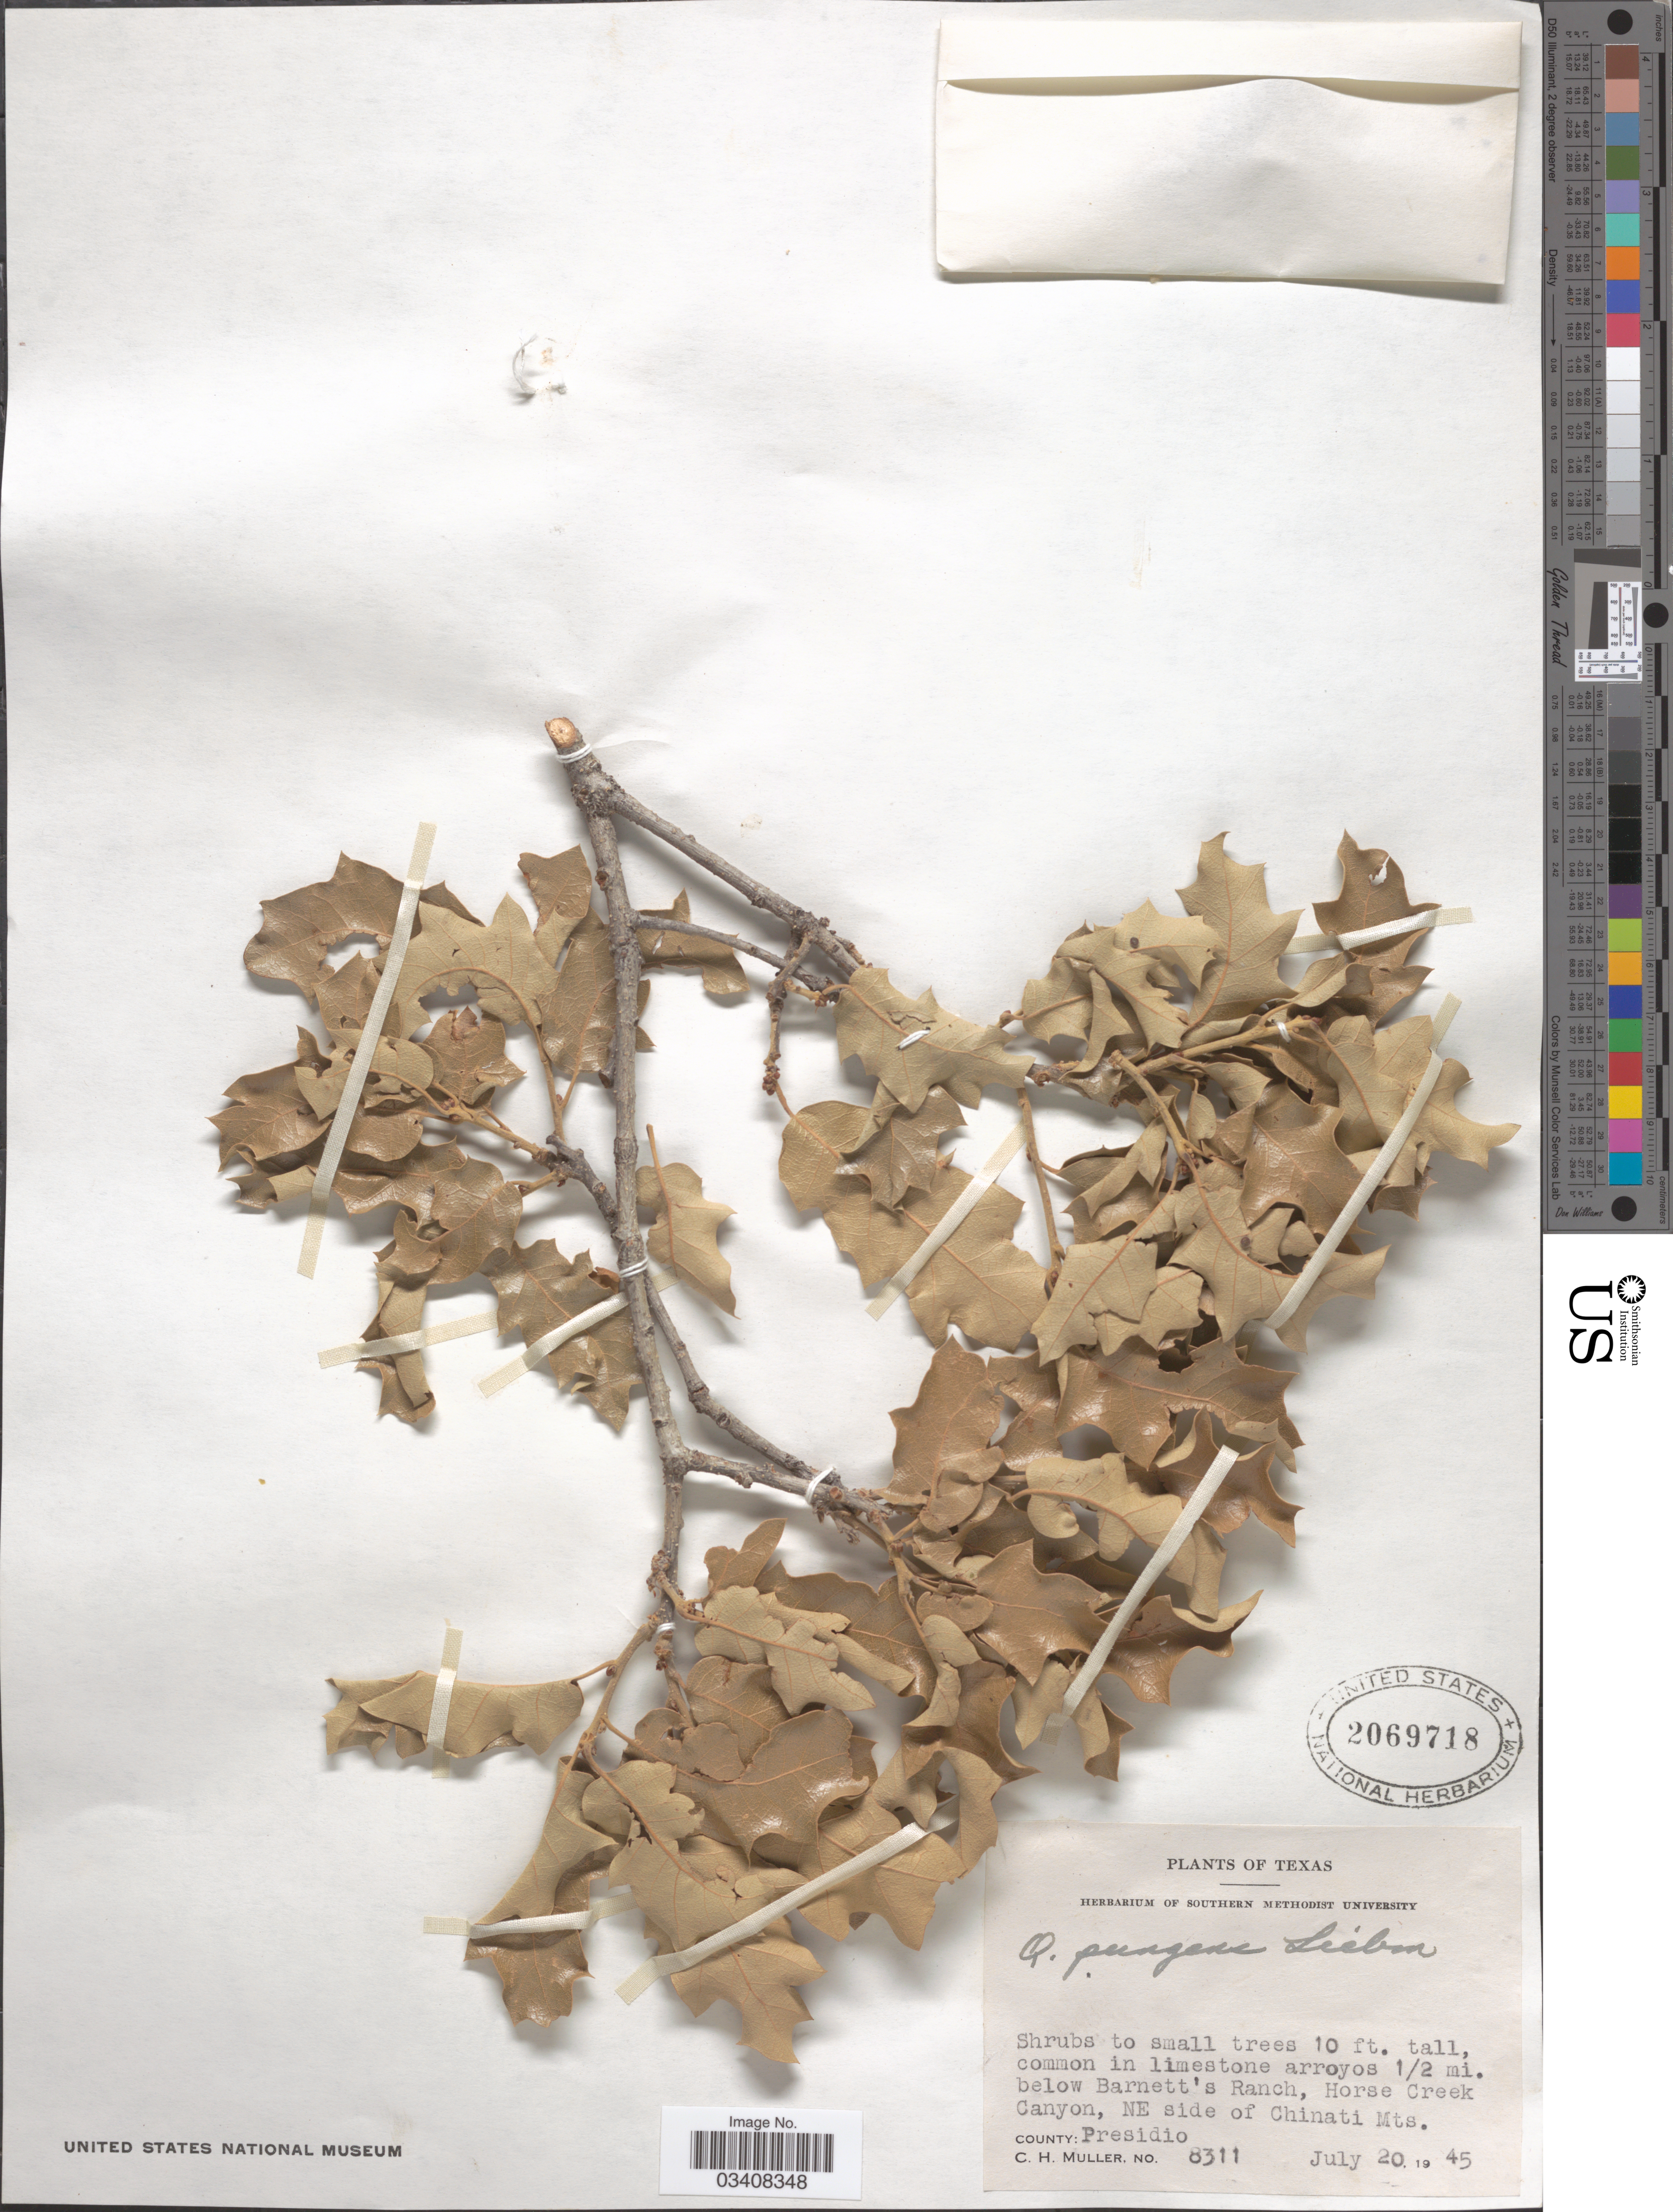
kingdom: Plantae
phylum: Tracheophyta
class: Magnoliopsida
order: Fagales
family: Fagaceae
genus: Quercus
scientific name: Quercus pungens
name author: Liebm.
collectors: C. H. Mueller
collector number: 8311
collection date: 1945-07-20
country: United States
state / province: Texas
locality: In limestone arroyos 1/2 mi. below Barnett's Ranch, Horse Creek Canyon, NE side of Chinati Mts. County: Presidio.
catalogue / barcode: US 2069718